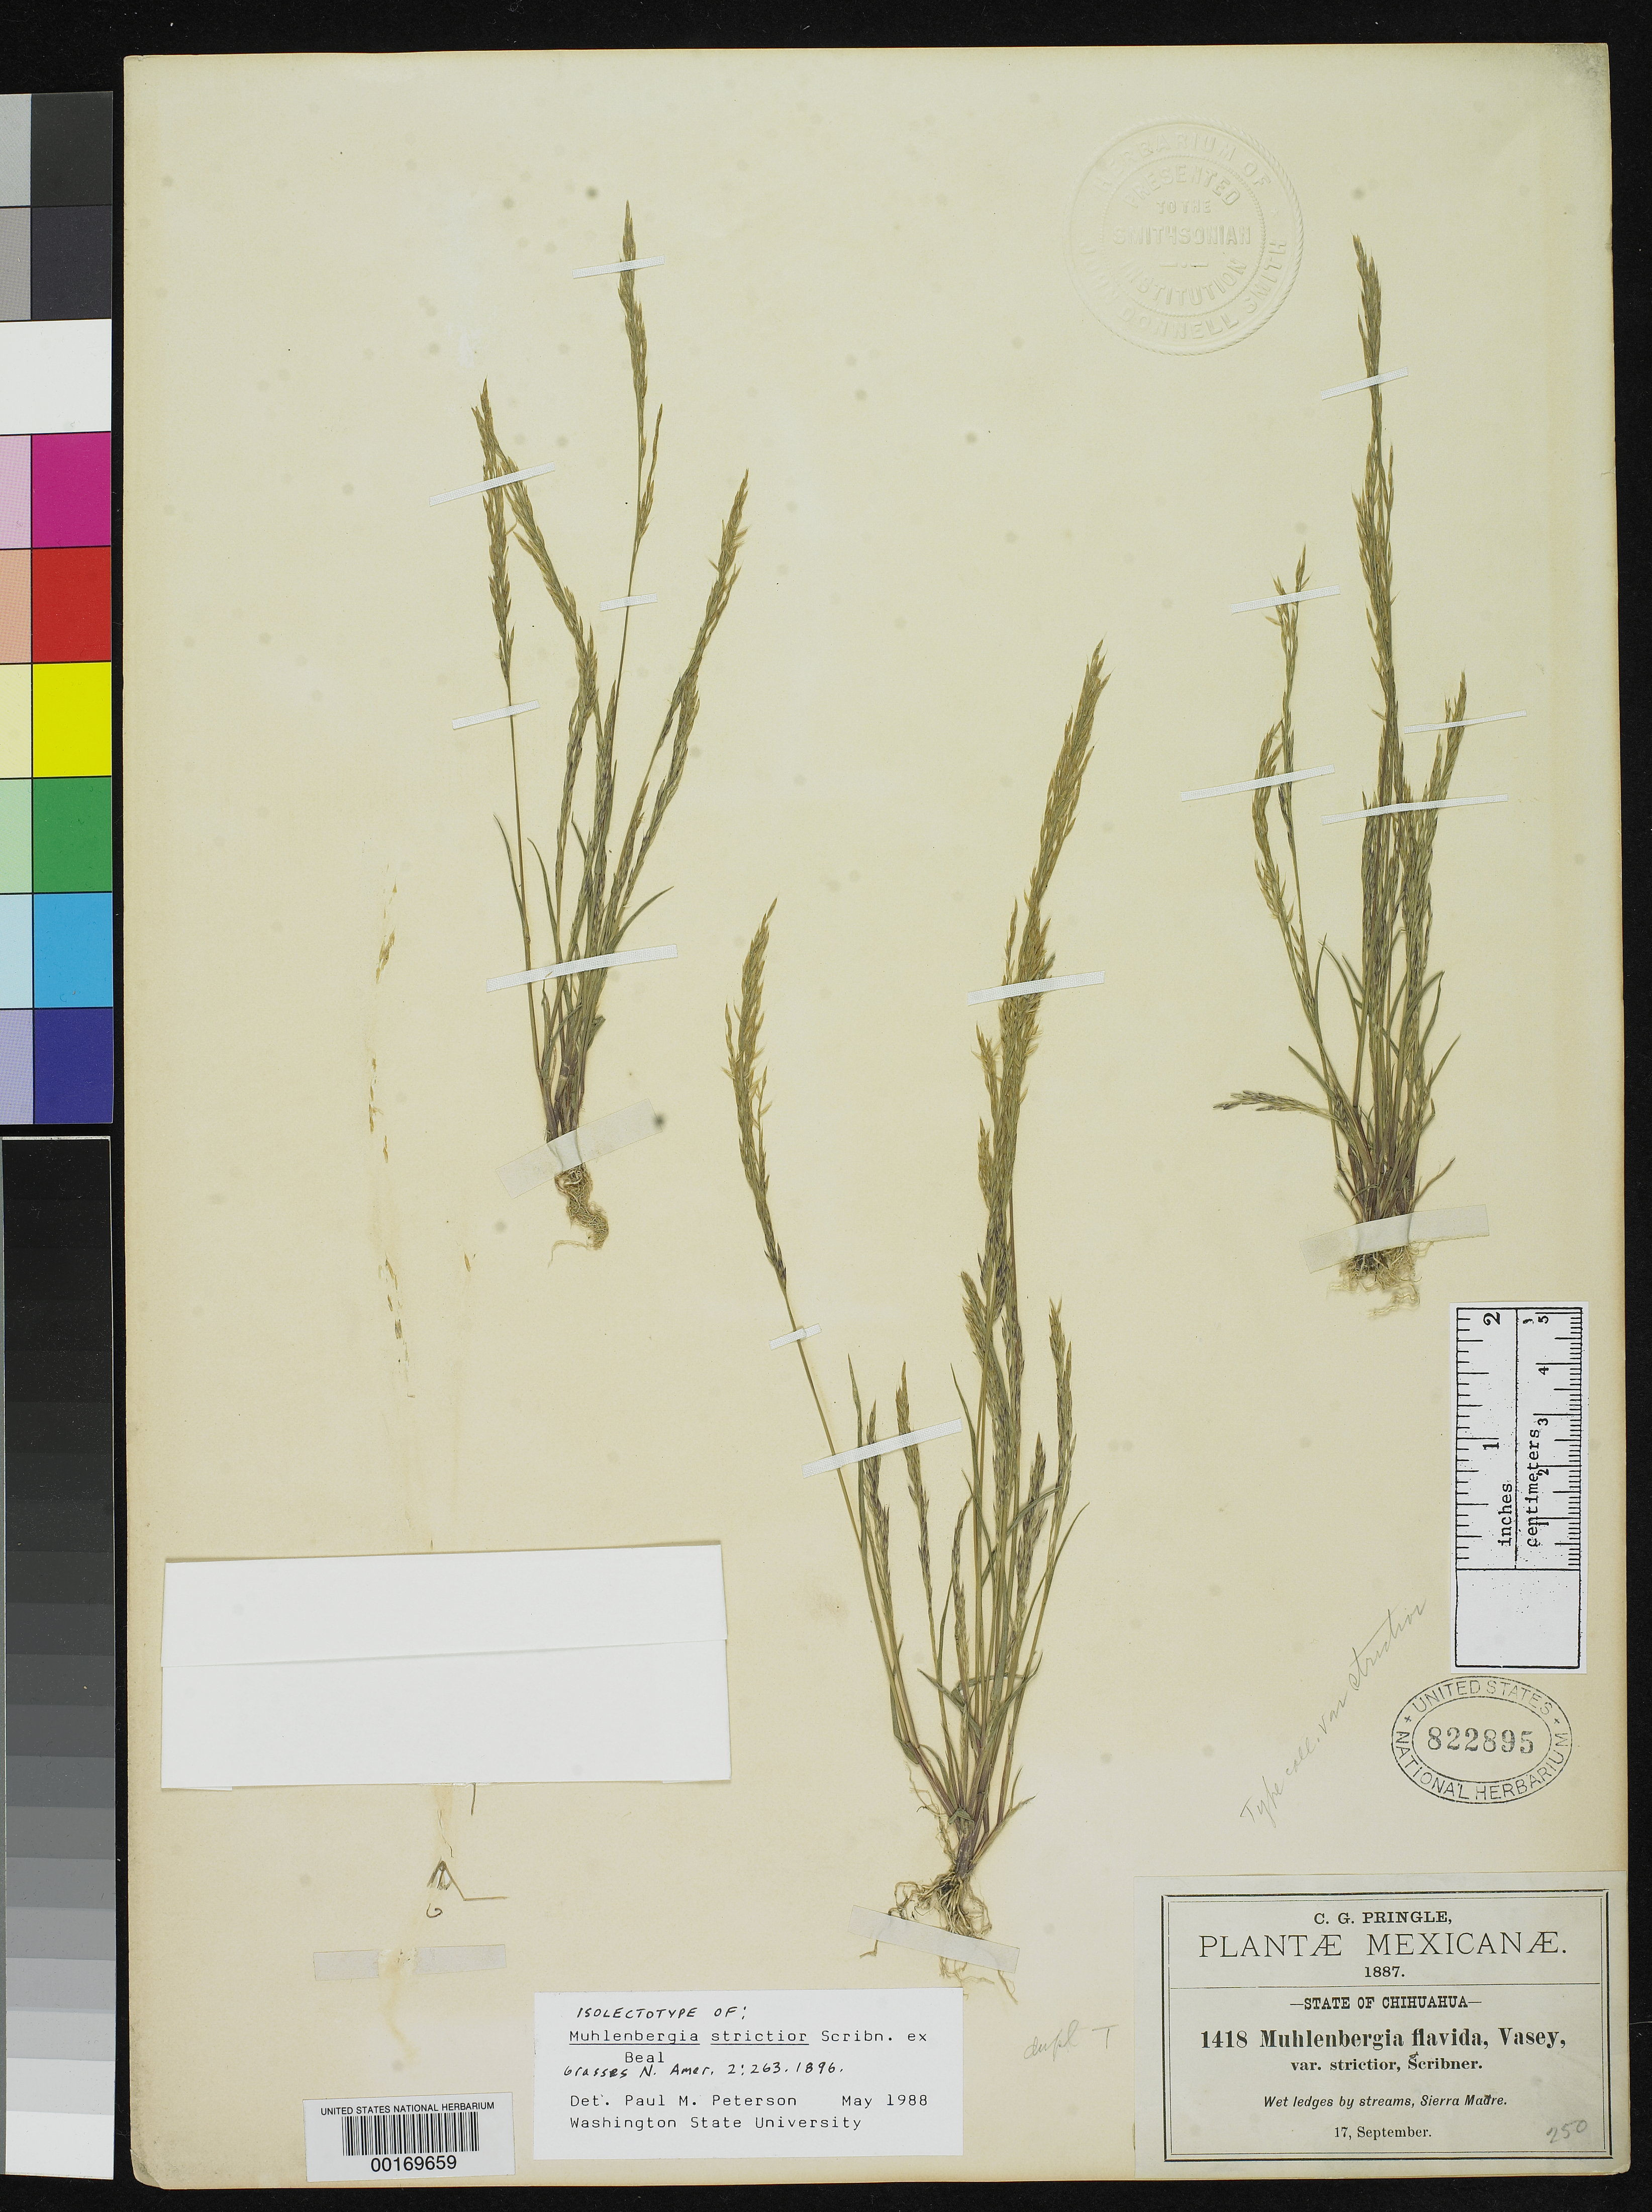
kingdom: Plantae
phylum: Tracheophyta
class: Liliopsida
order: Poales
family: Poaceae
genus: Muhlenbergia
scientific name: Muhlenbergia strictior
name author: Scribn. ex W.J. Beal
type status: Isotype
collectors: C. G. Pringle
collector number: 1418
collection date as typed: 17 Sep 1887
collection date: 1887-09-17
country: Mexico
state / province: Chihuahua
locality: Sierra Madre, wet ledges by streams.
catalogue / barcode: US 822895